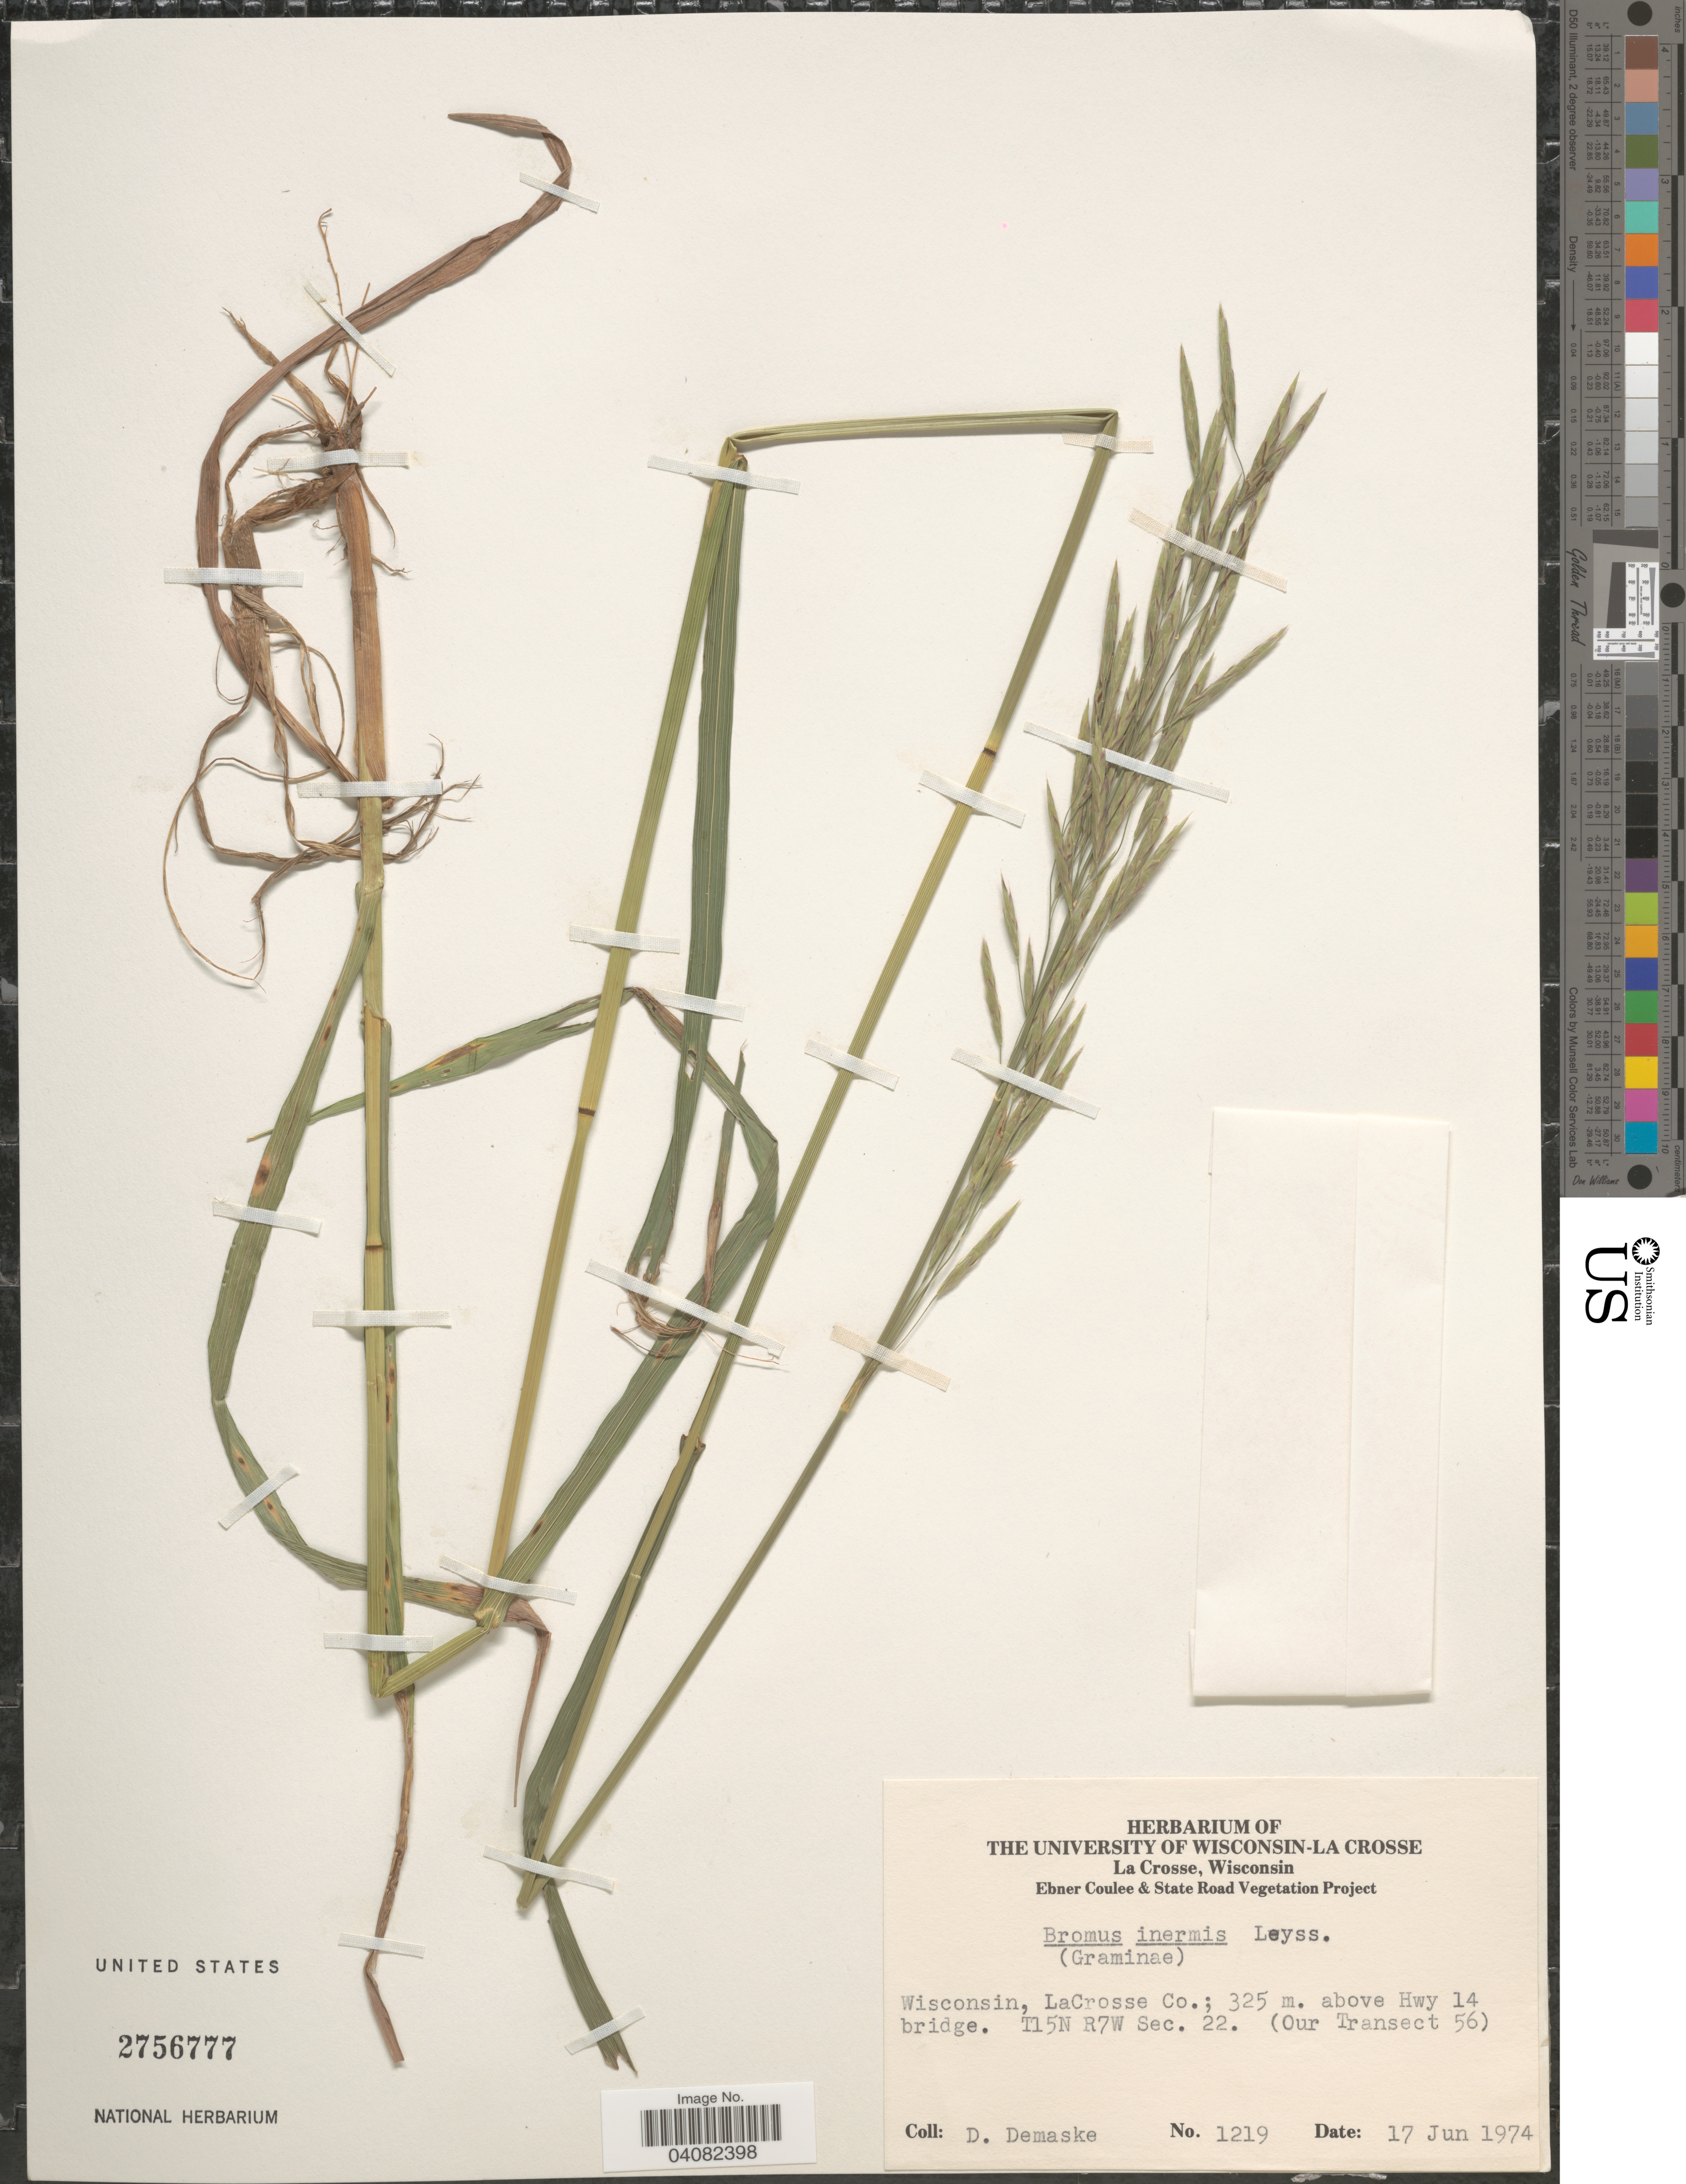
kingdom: Plantae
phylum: Tracheophyta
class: Liliopsida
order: Poales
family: Poaceae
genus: Bromus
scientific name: Bromus inermis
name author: Leyss.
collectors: D. Demaske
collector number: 1219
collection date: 1974-06-17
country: United States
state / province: Wisconsin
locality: LaCrosse Co.; 325 m. above Hwy 14 bridge. T15N R7W Sec. 22. (Our Transect 56).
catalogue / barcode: US 2756777